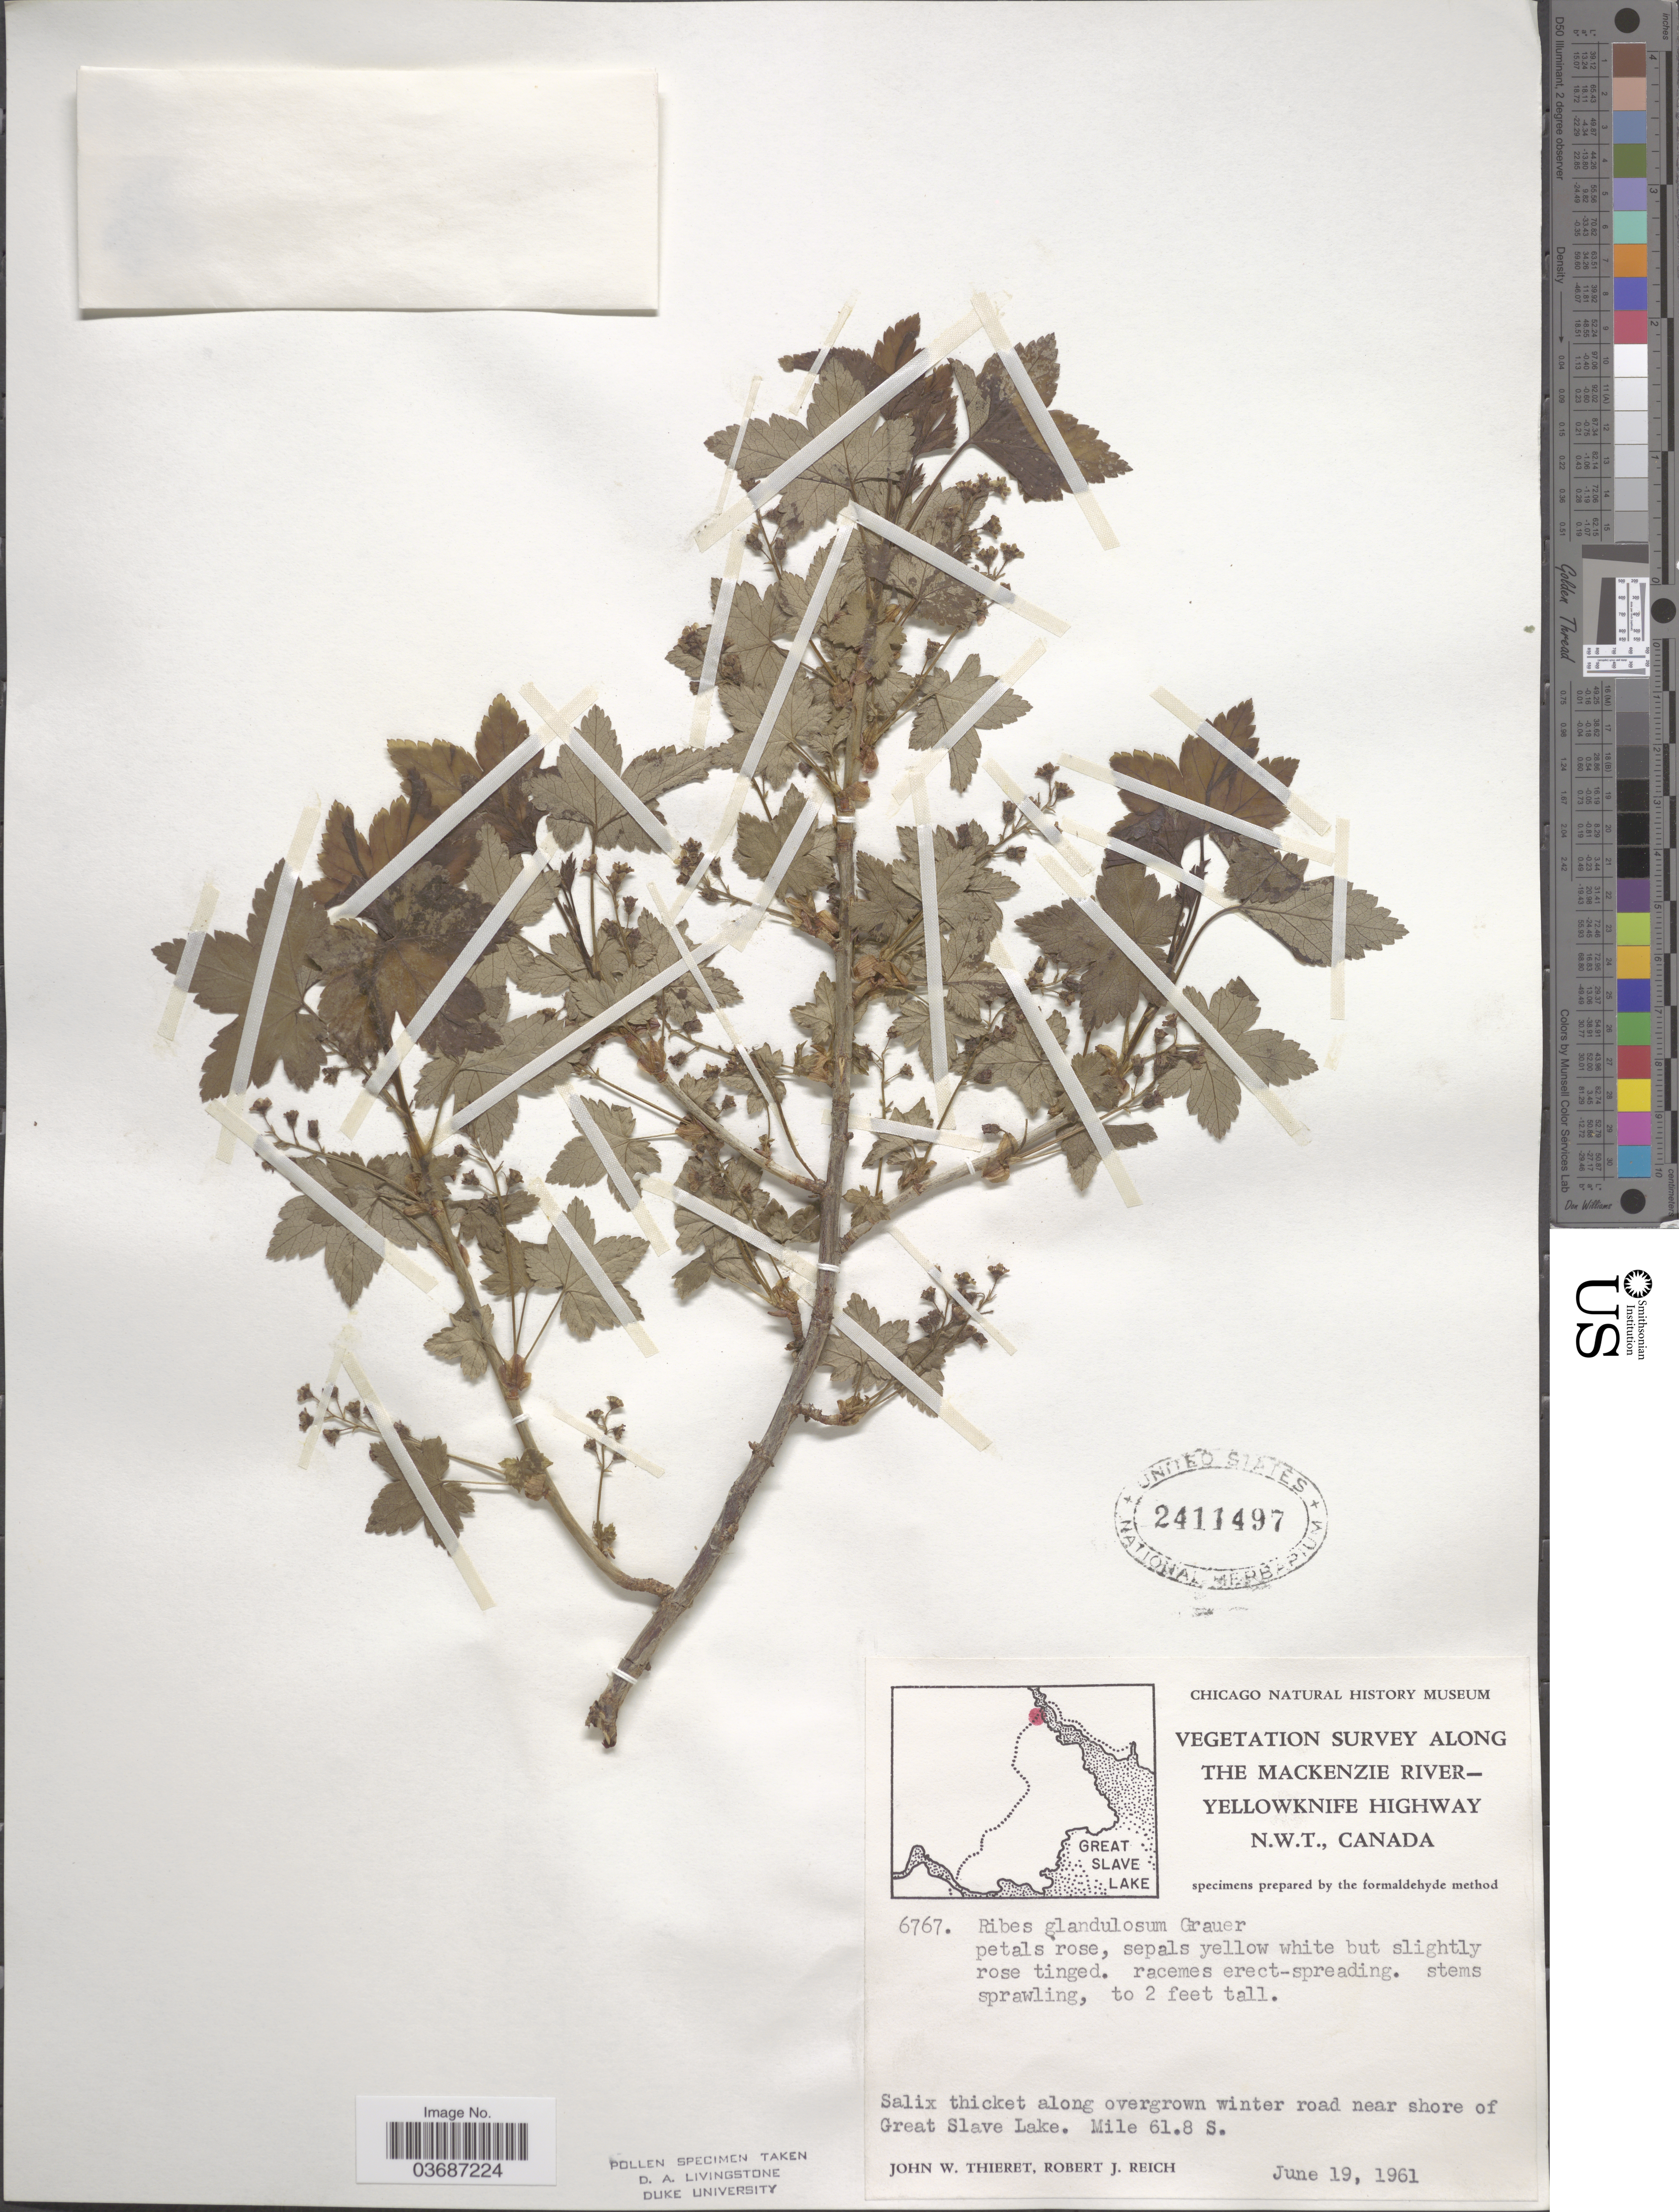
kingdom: Plantae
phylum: Tracheophyta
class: Magnoliopsida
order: Saxifragales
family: Grossulariaceae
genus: Ribes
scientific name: Ribes glandulosum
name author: Ruiz & Pav.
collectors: J. W. Thieret & R. Reich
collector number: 6767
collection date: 1961-06-19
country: Canada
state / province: Northwest Territories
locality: Vegetation Survey along the Mackenzie River-Yellowknife Highway. Salix thicket along overgrown winter road near shore of Great Slave Lake. Mile 61.8 S.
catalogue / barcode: US 2411497